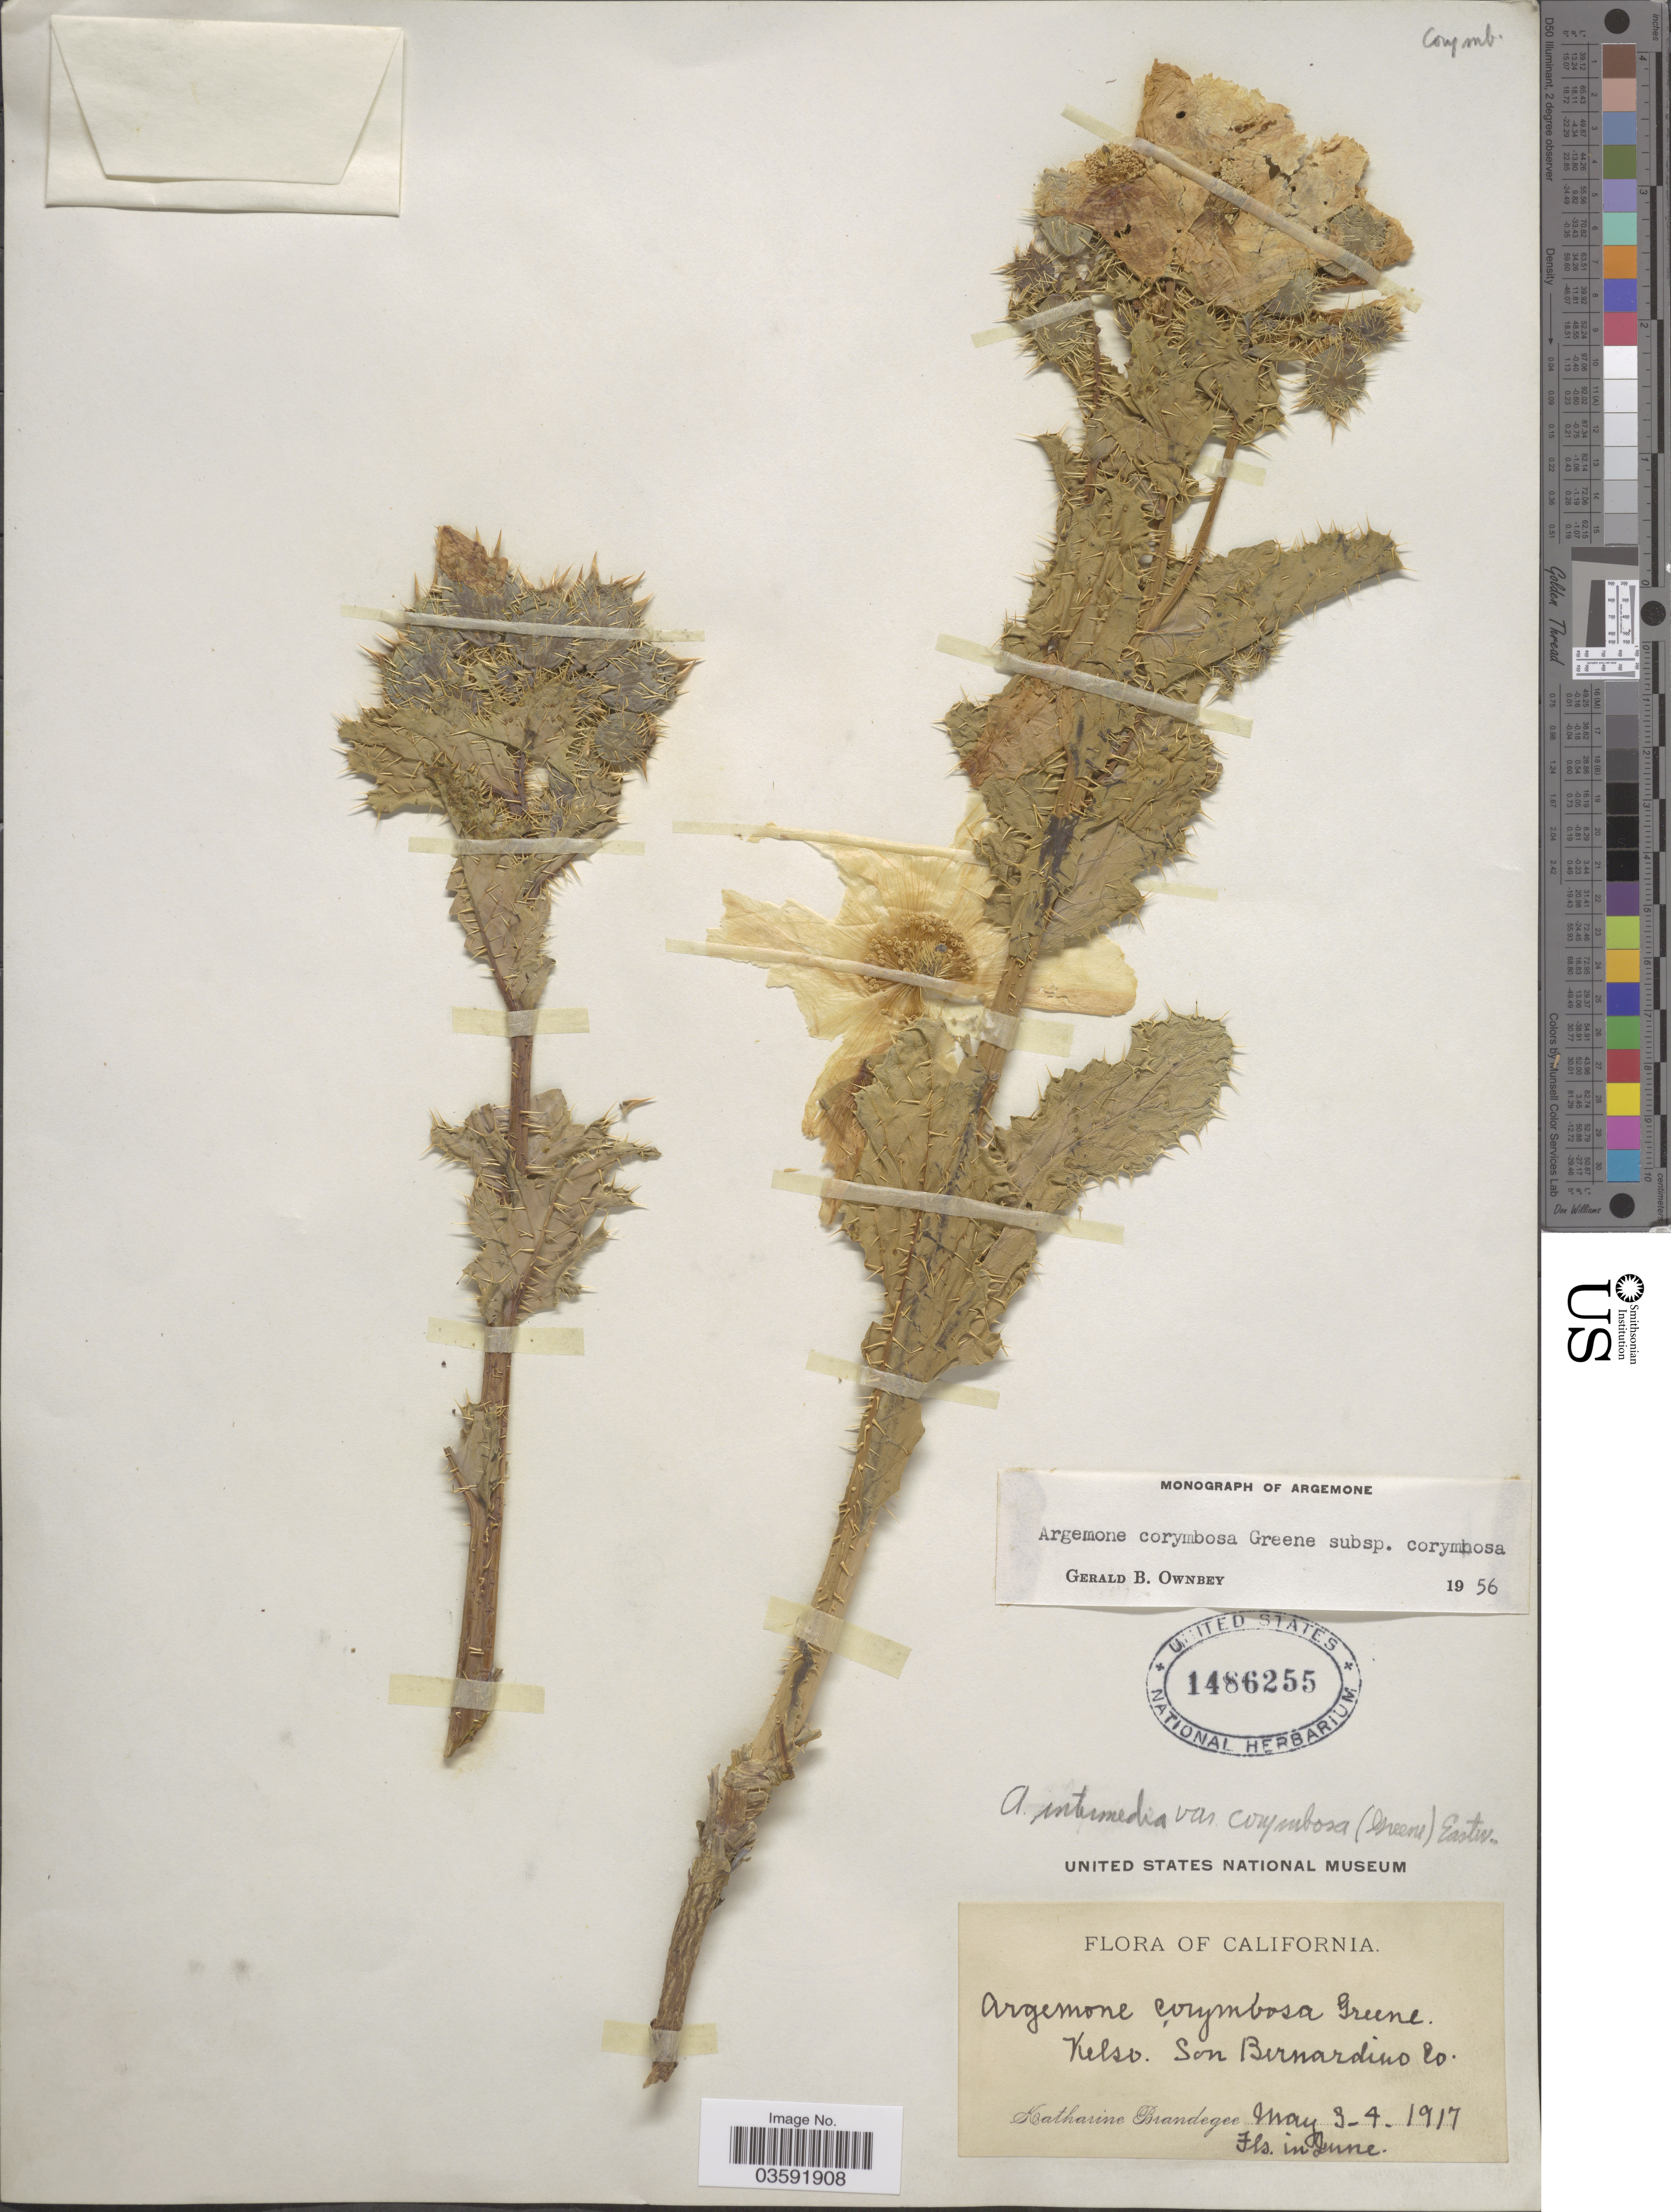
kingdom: Plantae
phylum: Tracheophyta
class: Magnoliopsida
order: Ranunculales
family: Papaveraceae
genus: Argemone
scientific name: Argemone corymbosa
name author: Greene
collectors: M. K. Brandegee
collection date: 1917-03-04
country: United States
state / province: California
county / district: San Bernardino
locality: Kelso. San Bernardino Co.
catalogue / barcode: US 1486255